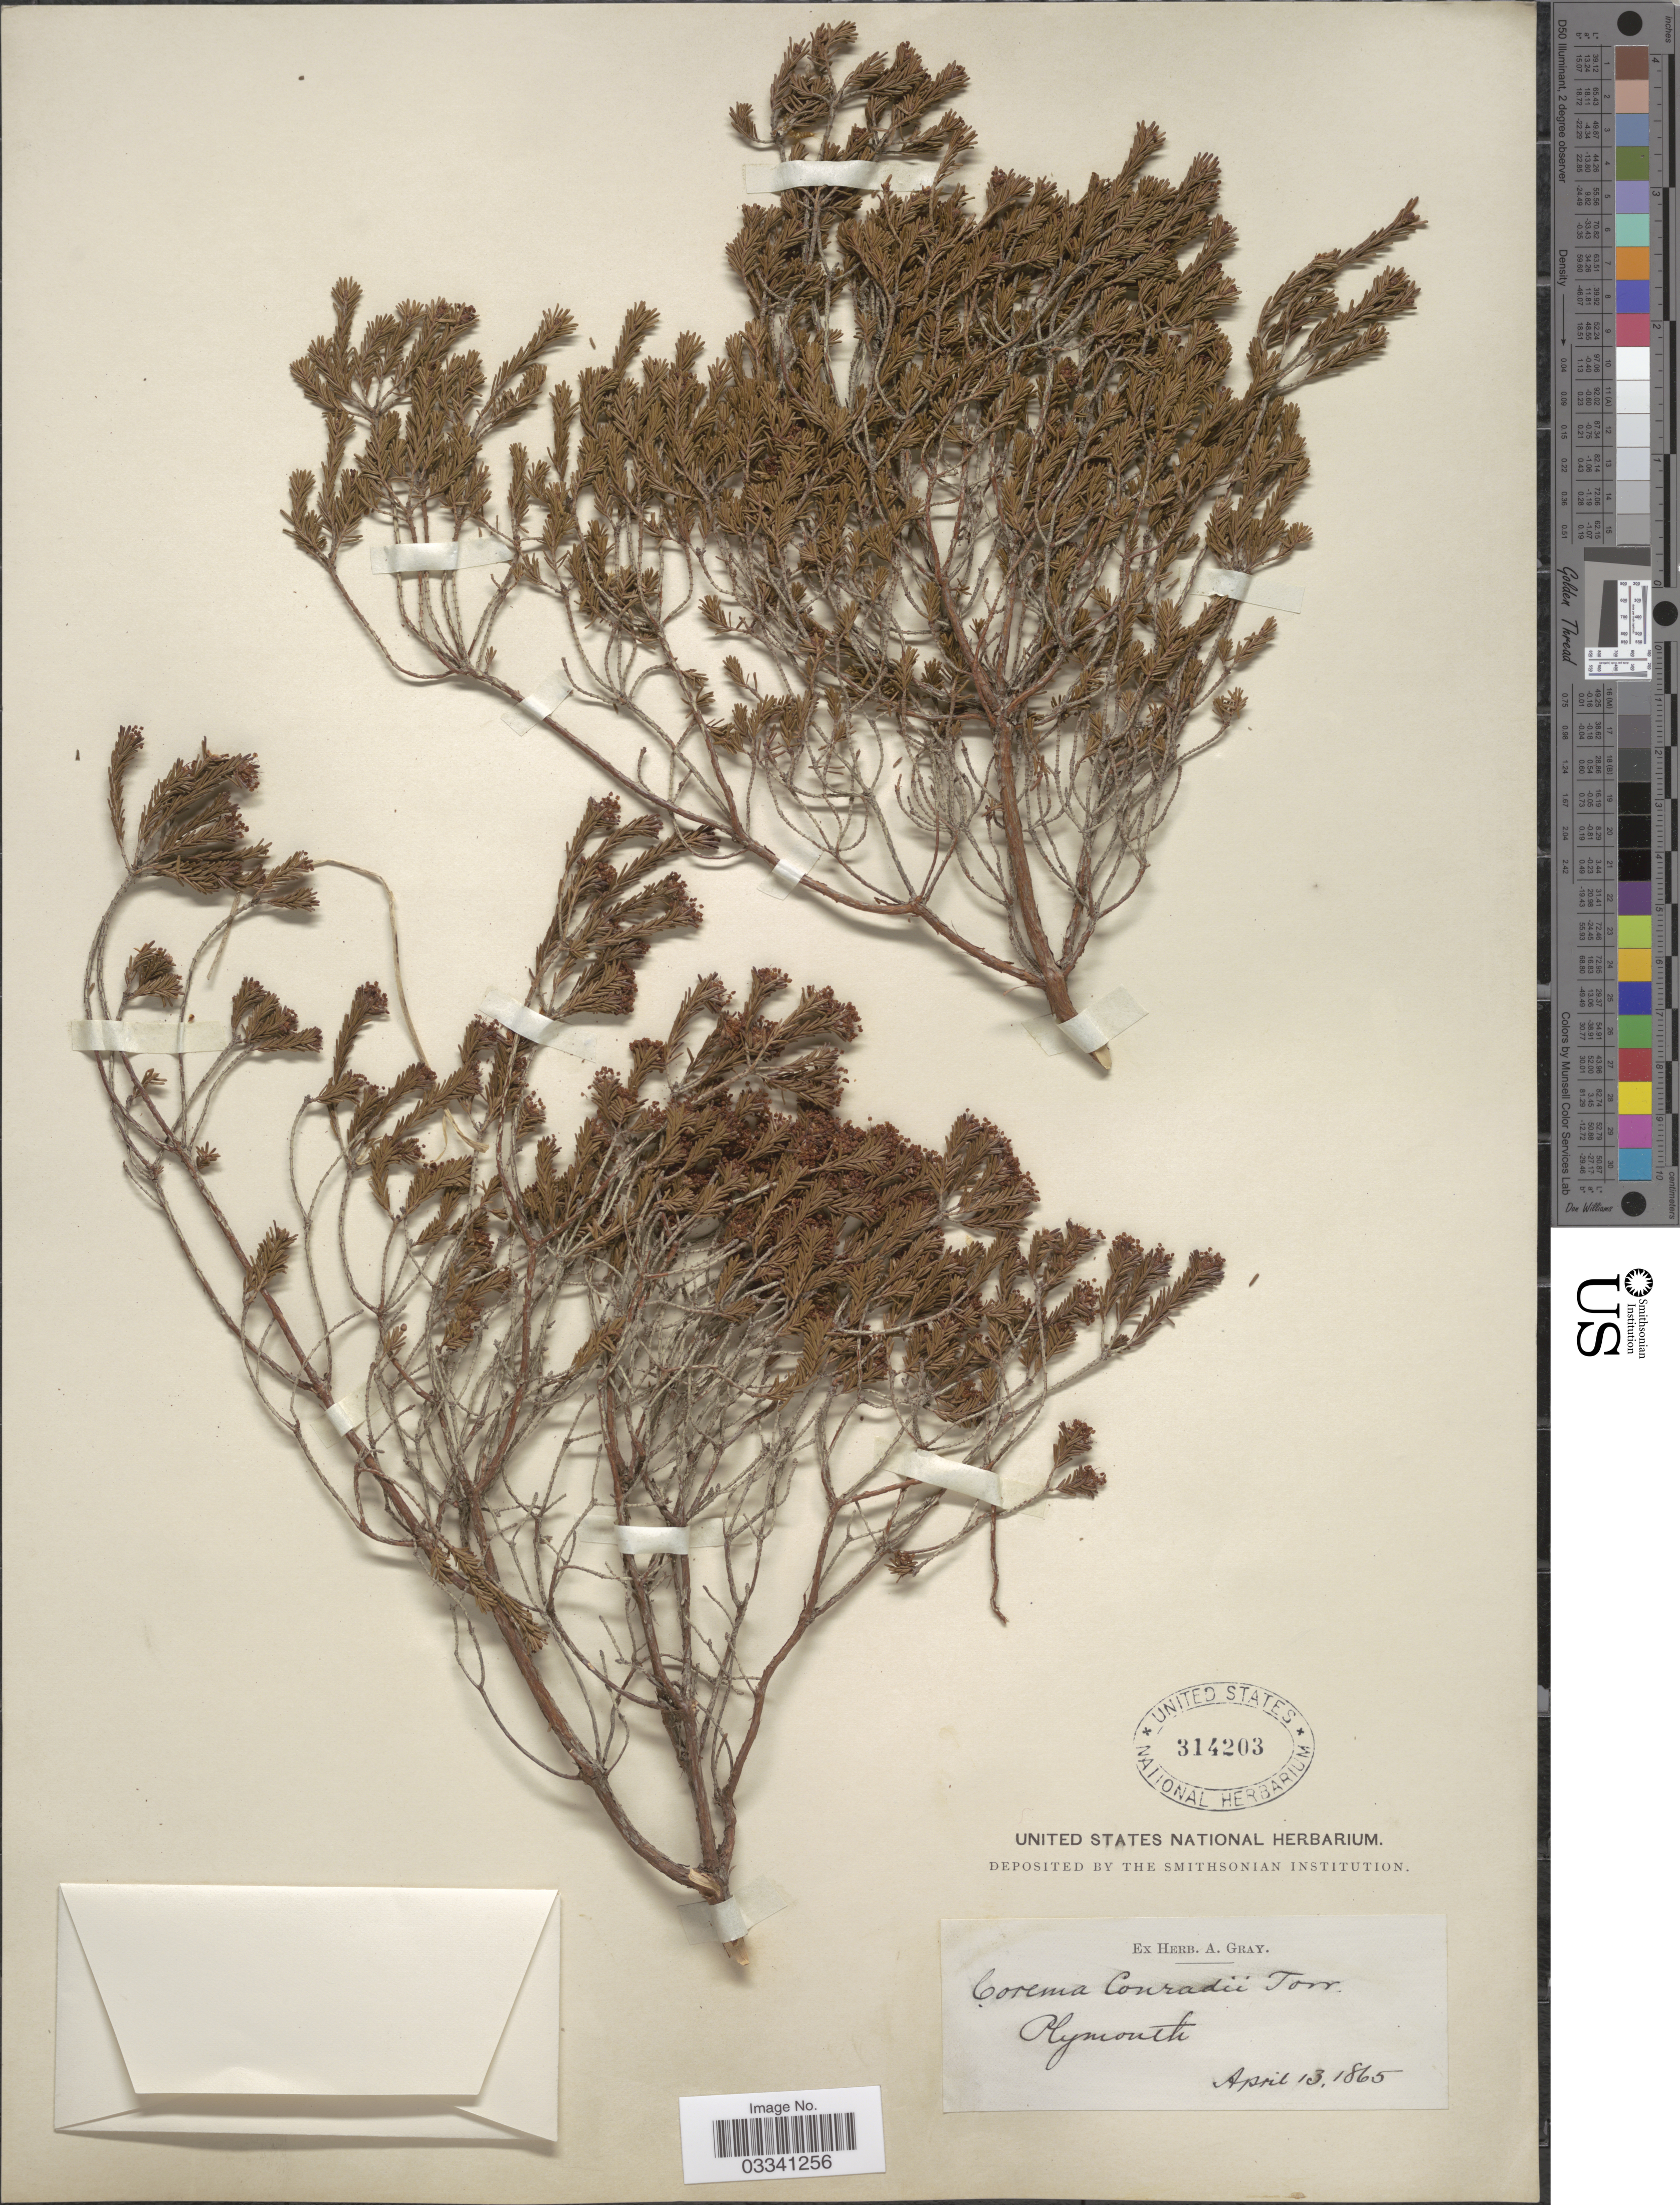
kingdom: Plantae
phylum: Tracheophyta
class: Magnoliopsida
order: Ericales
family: Ericaceae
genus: Corema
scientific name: Corema conradii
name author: Torr.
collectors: A. Gray (herbarium)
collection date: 1865-04-13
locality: Plymouth.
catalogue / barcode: US 314203